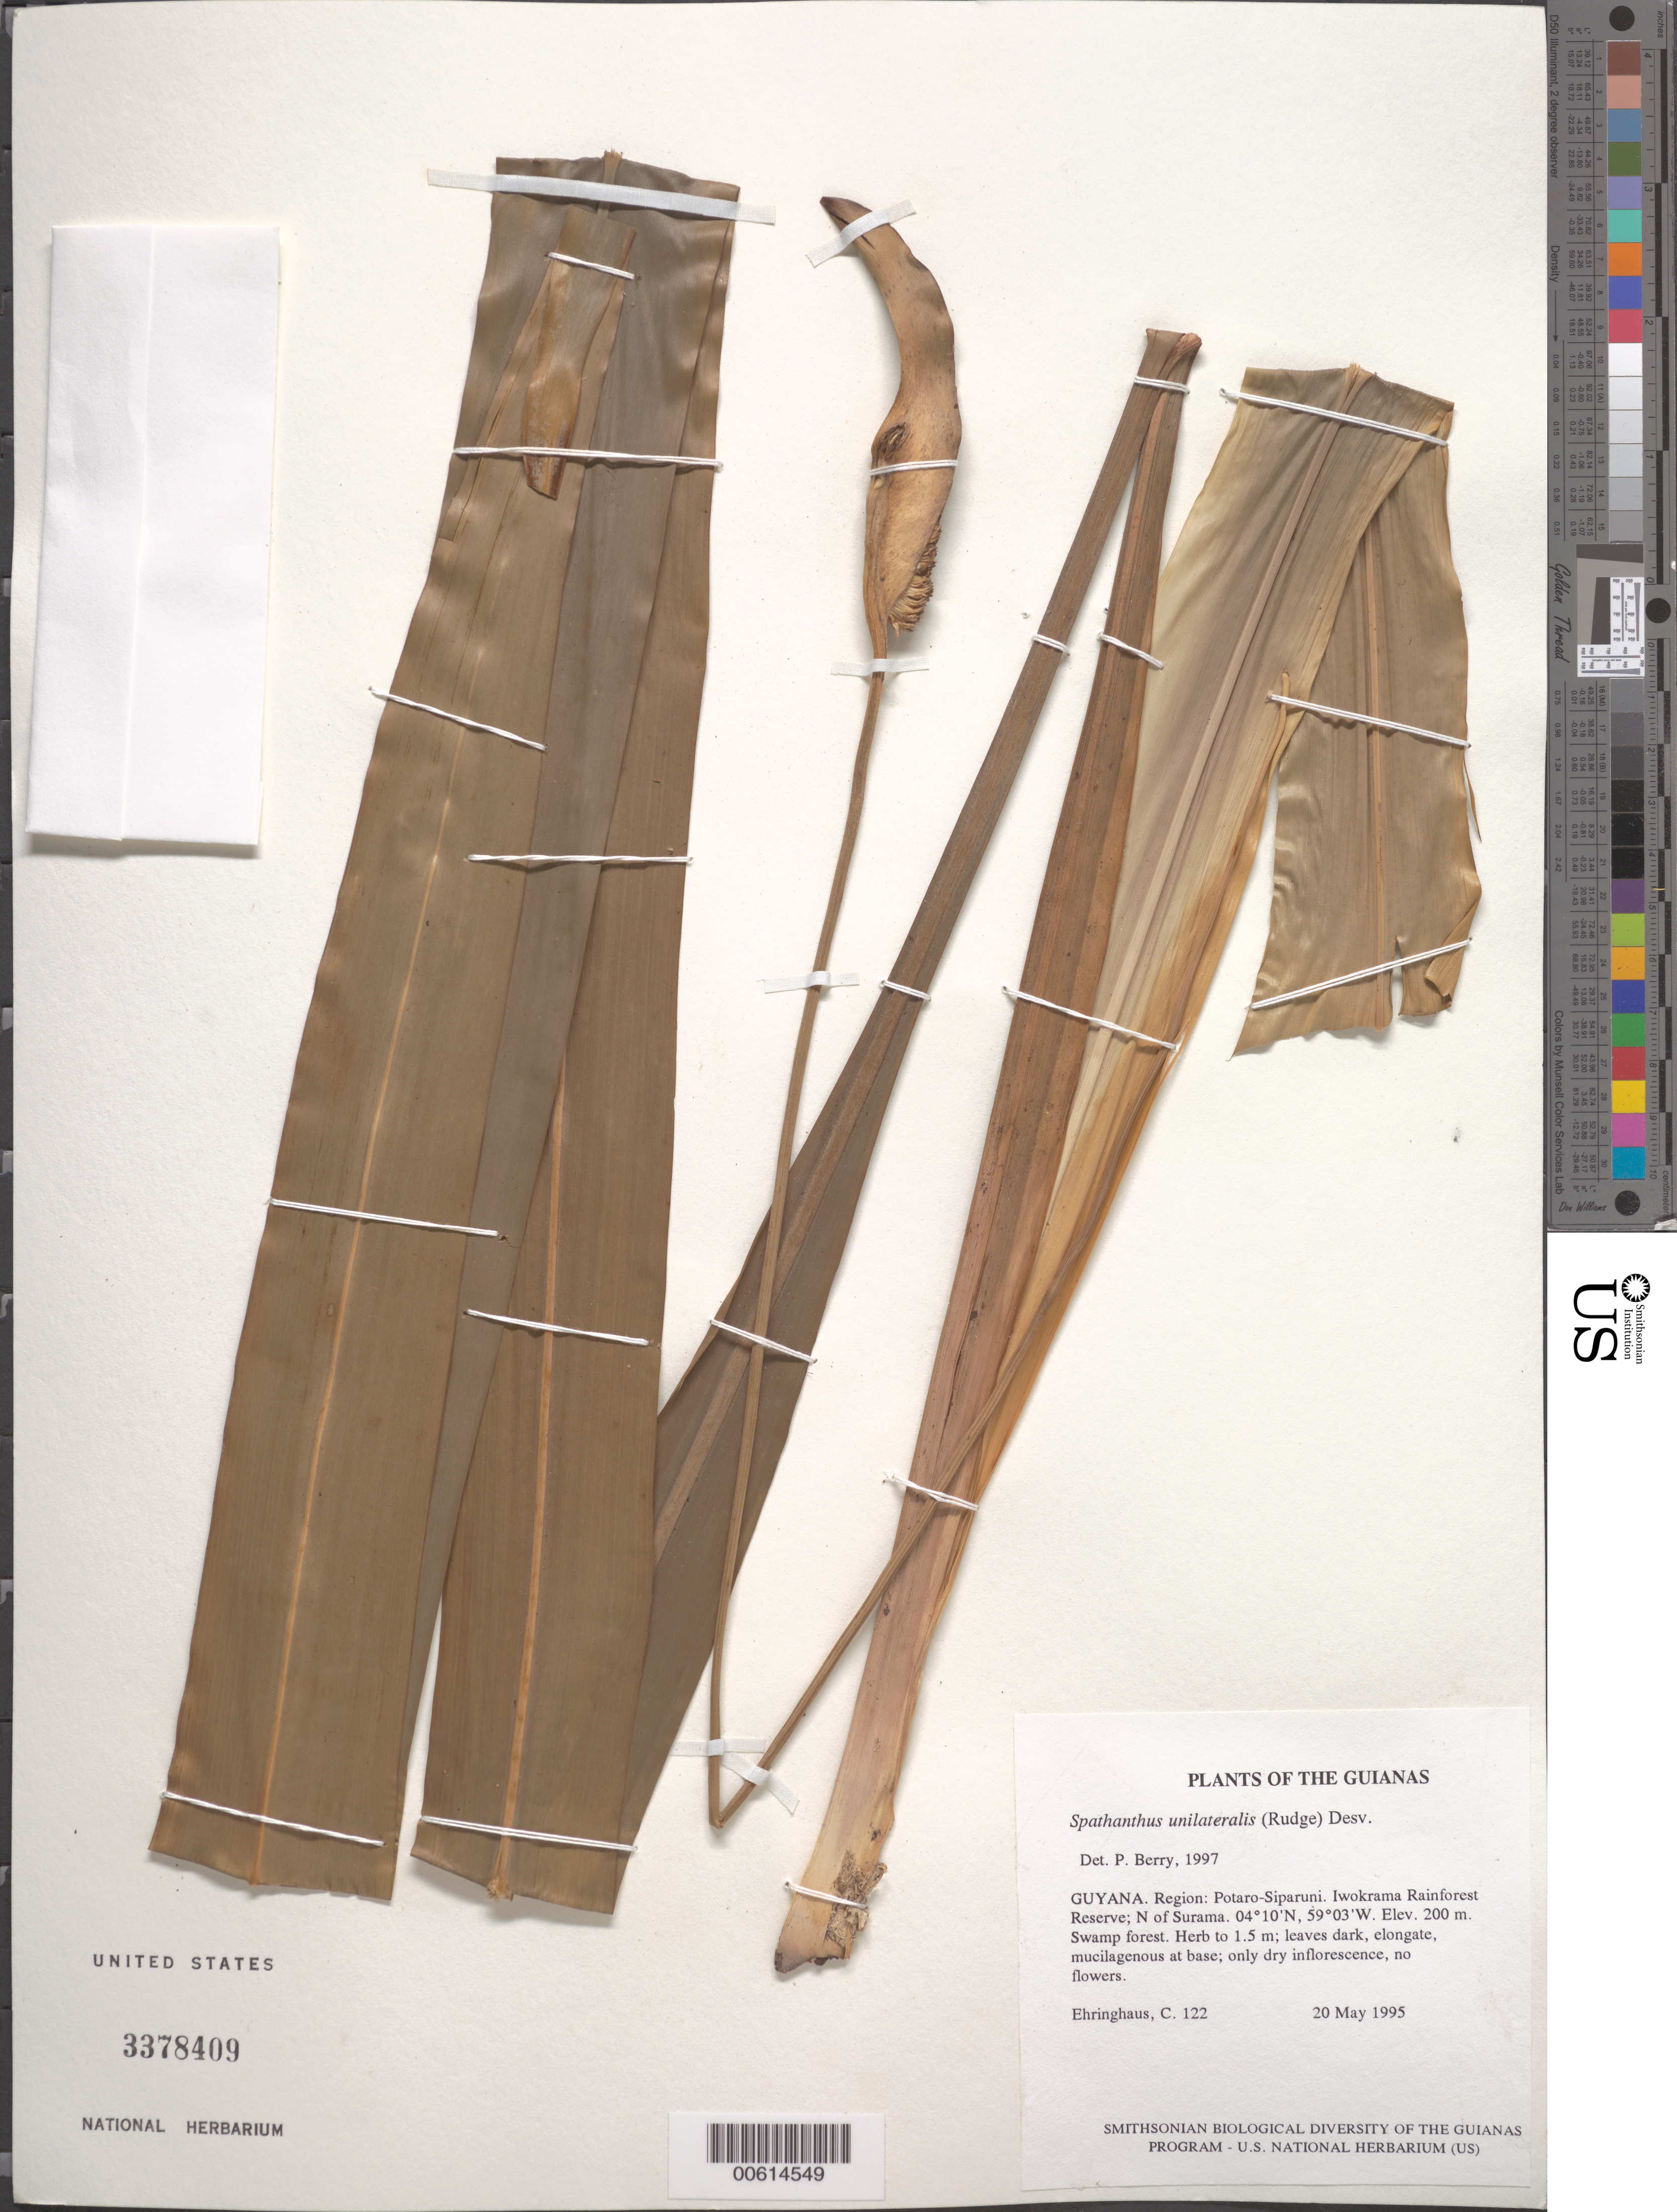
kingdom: Plantae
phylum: Tracheophyta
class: Liliopsida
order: Poales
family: Rapateaceae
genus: Spathanthus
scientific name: Spathanthus unilateralis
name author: (Rudge) Desv.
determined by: Berry, P. E., (WIS), University of Wisconsin - Madison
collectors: C. Ehringhaus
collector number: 122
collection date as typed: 20 May 1995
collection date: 1995-05-20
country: Guyana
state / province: Potaro-Siparuni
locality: Iwokrama Rainforest Reserve; N of Surama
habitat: Swamp forest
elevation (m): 200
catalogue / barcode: US 3378409